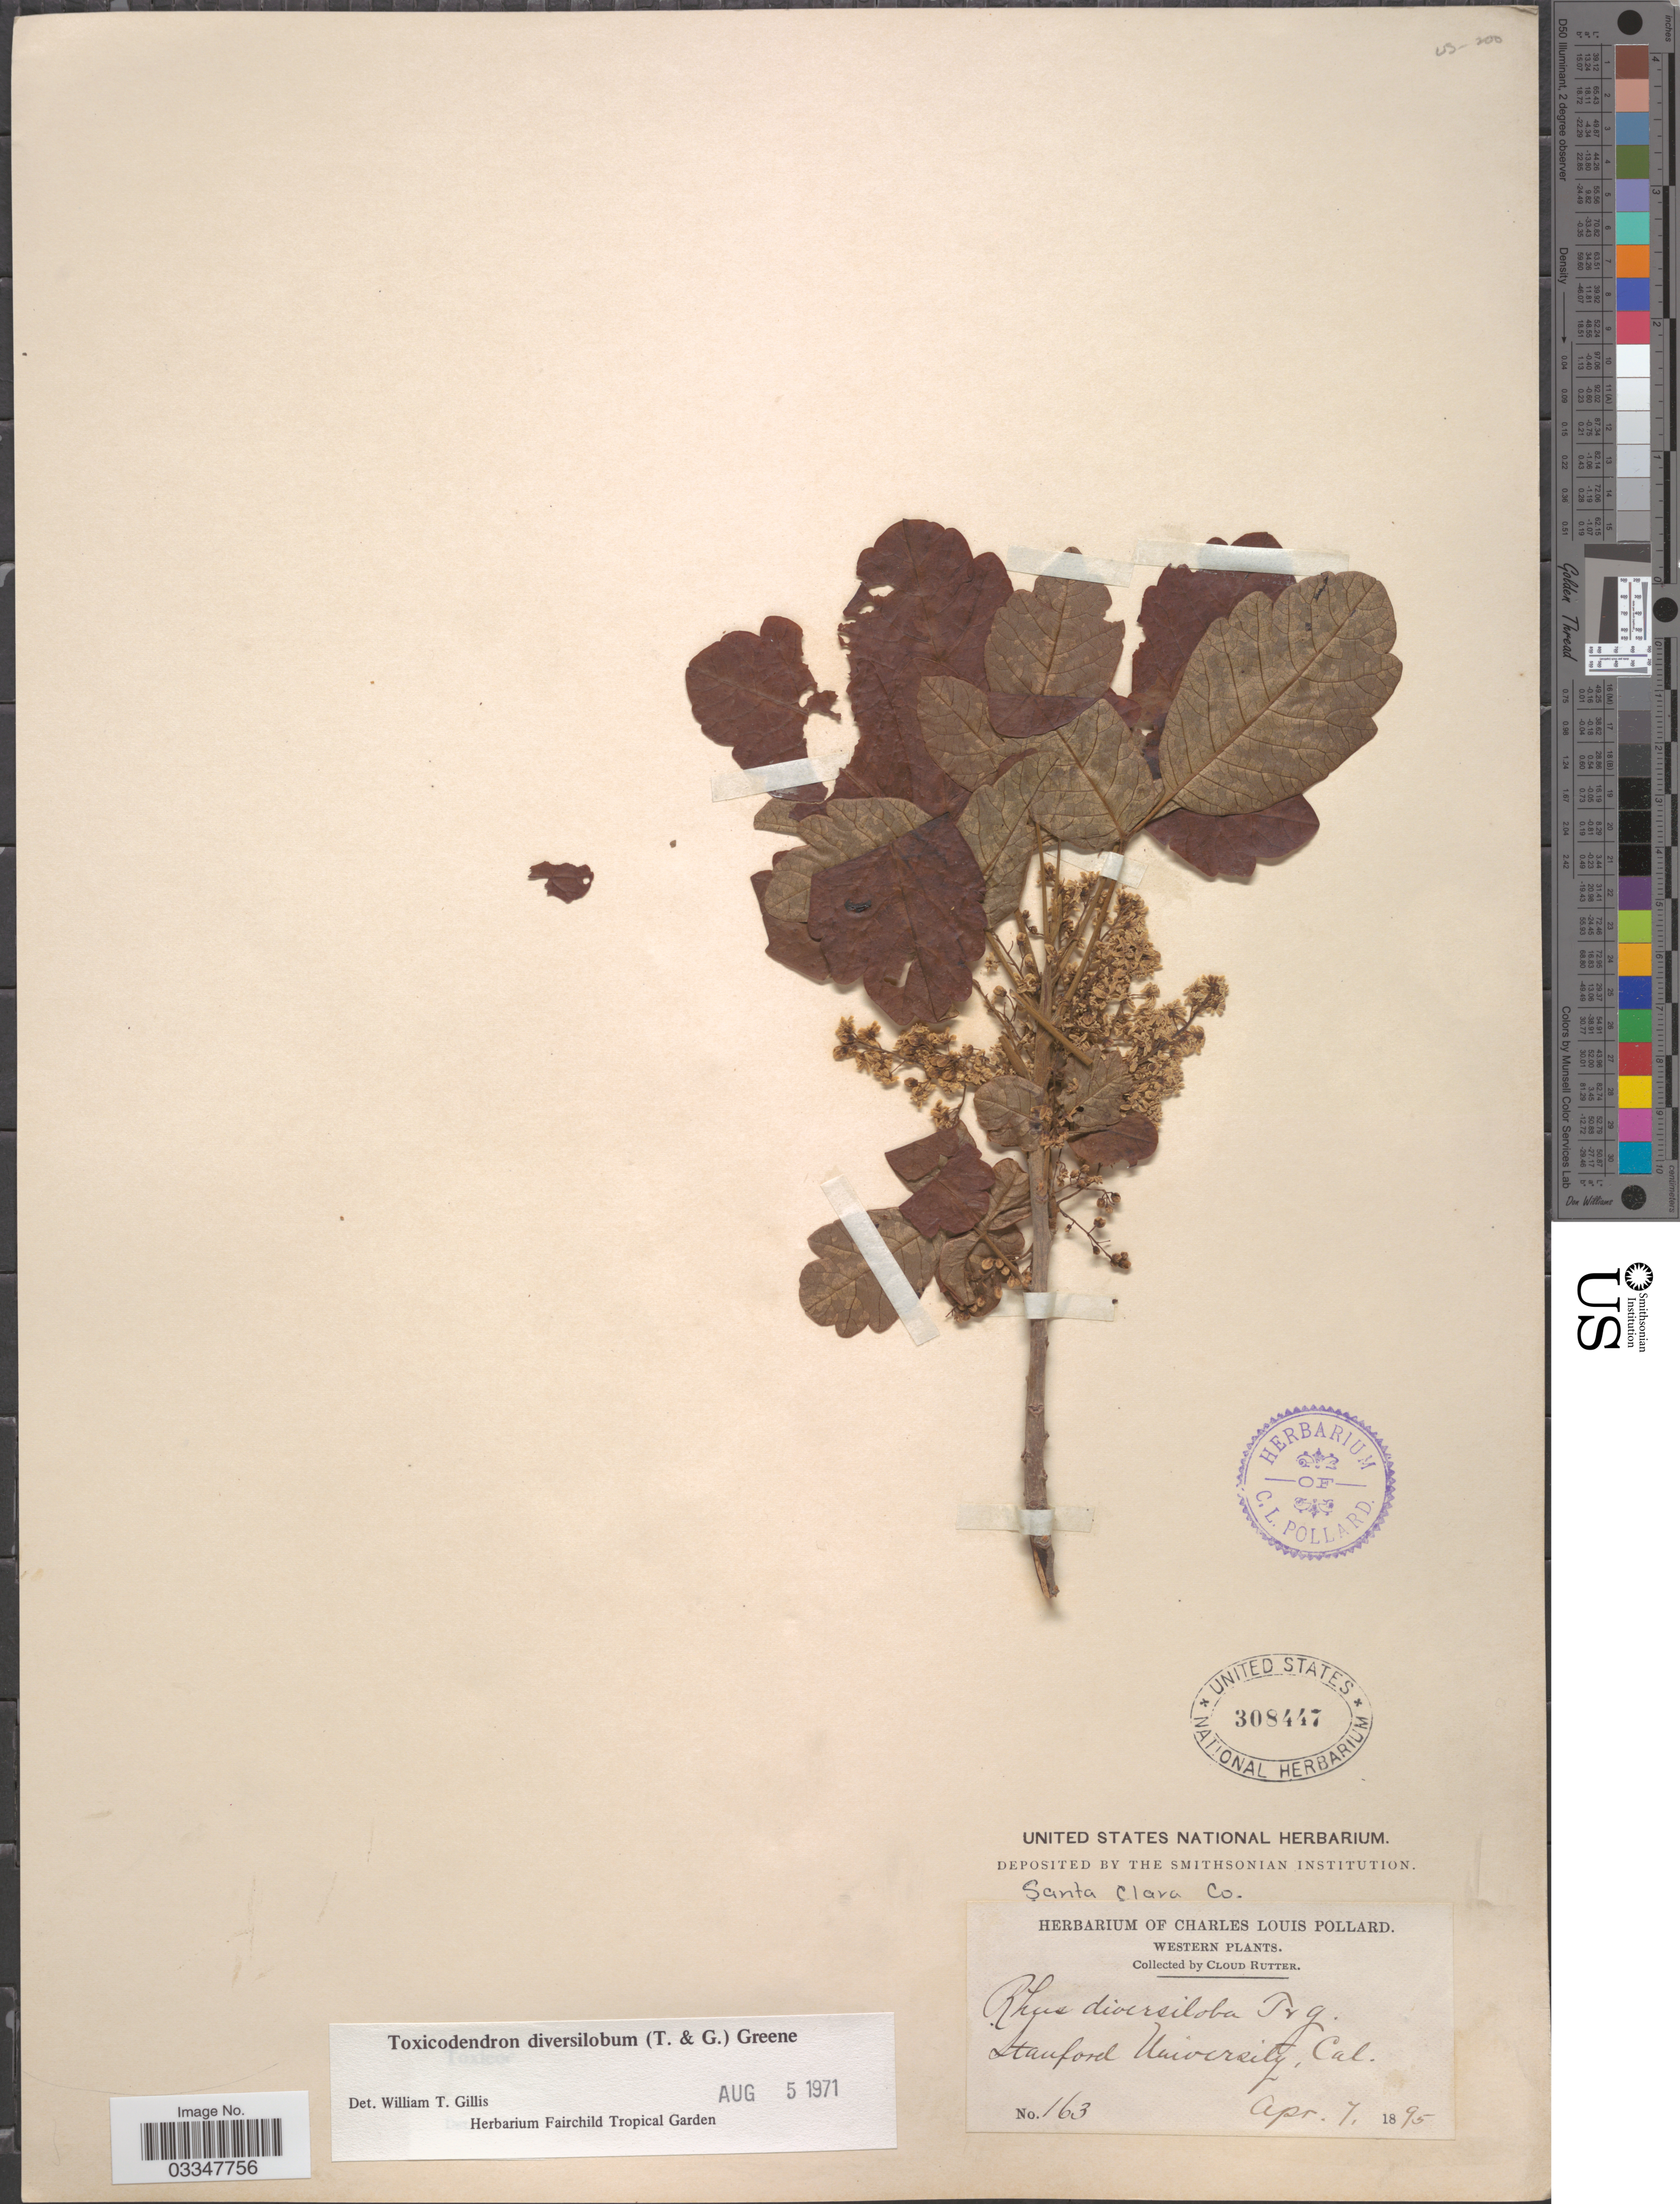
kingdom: Plantae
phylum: Tracheophyta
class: Magnoliopsida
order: Sapindales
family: Anacardiaceae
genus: Toxicodendron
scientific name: Toxicodendron diversilobum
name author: (Torr. & A. Gray) Greene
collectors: C. L. Pollard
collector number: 163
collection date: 1895-04-07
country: United States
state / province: California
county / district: Santa Clara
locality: Western. Stanford University. Santa Clara Co.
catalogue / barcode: US 308447